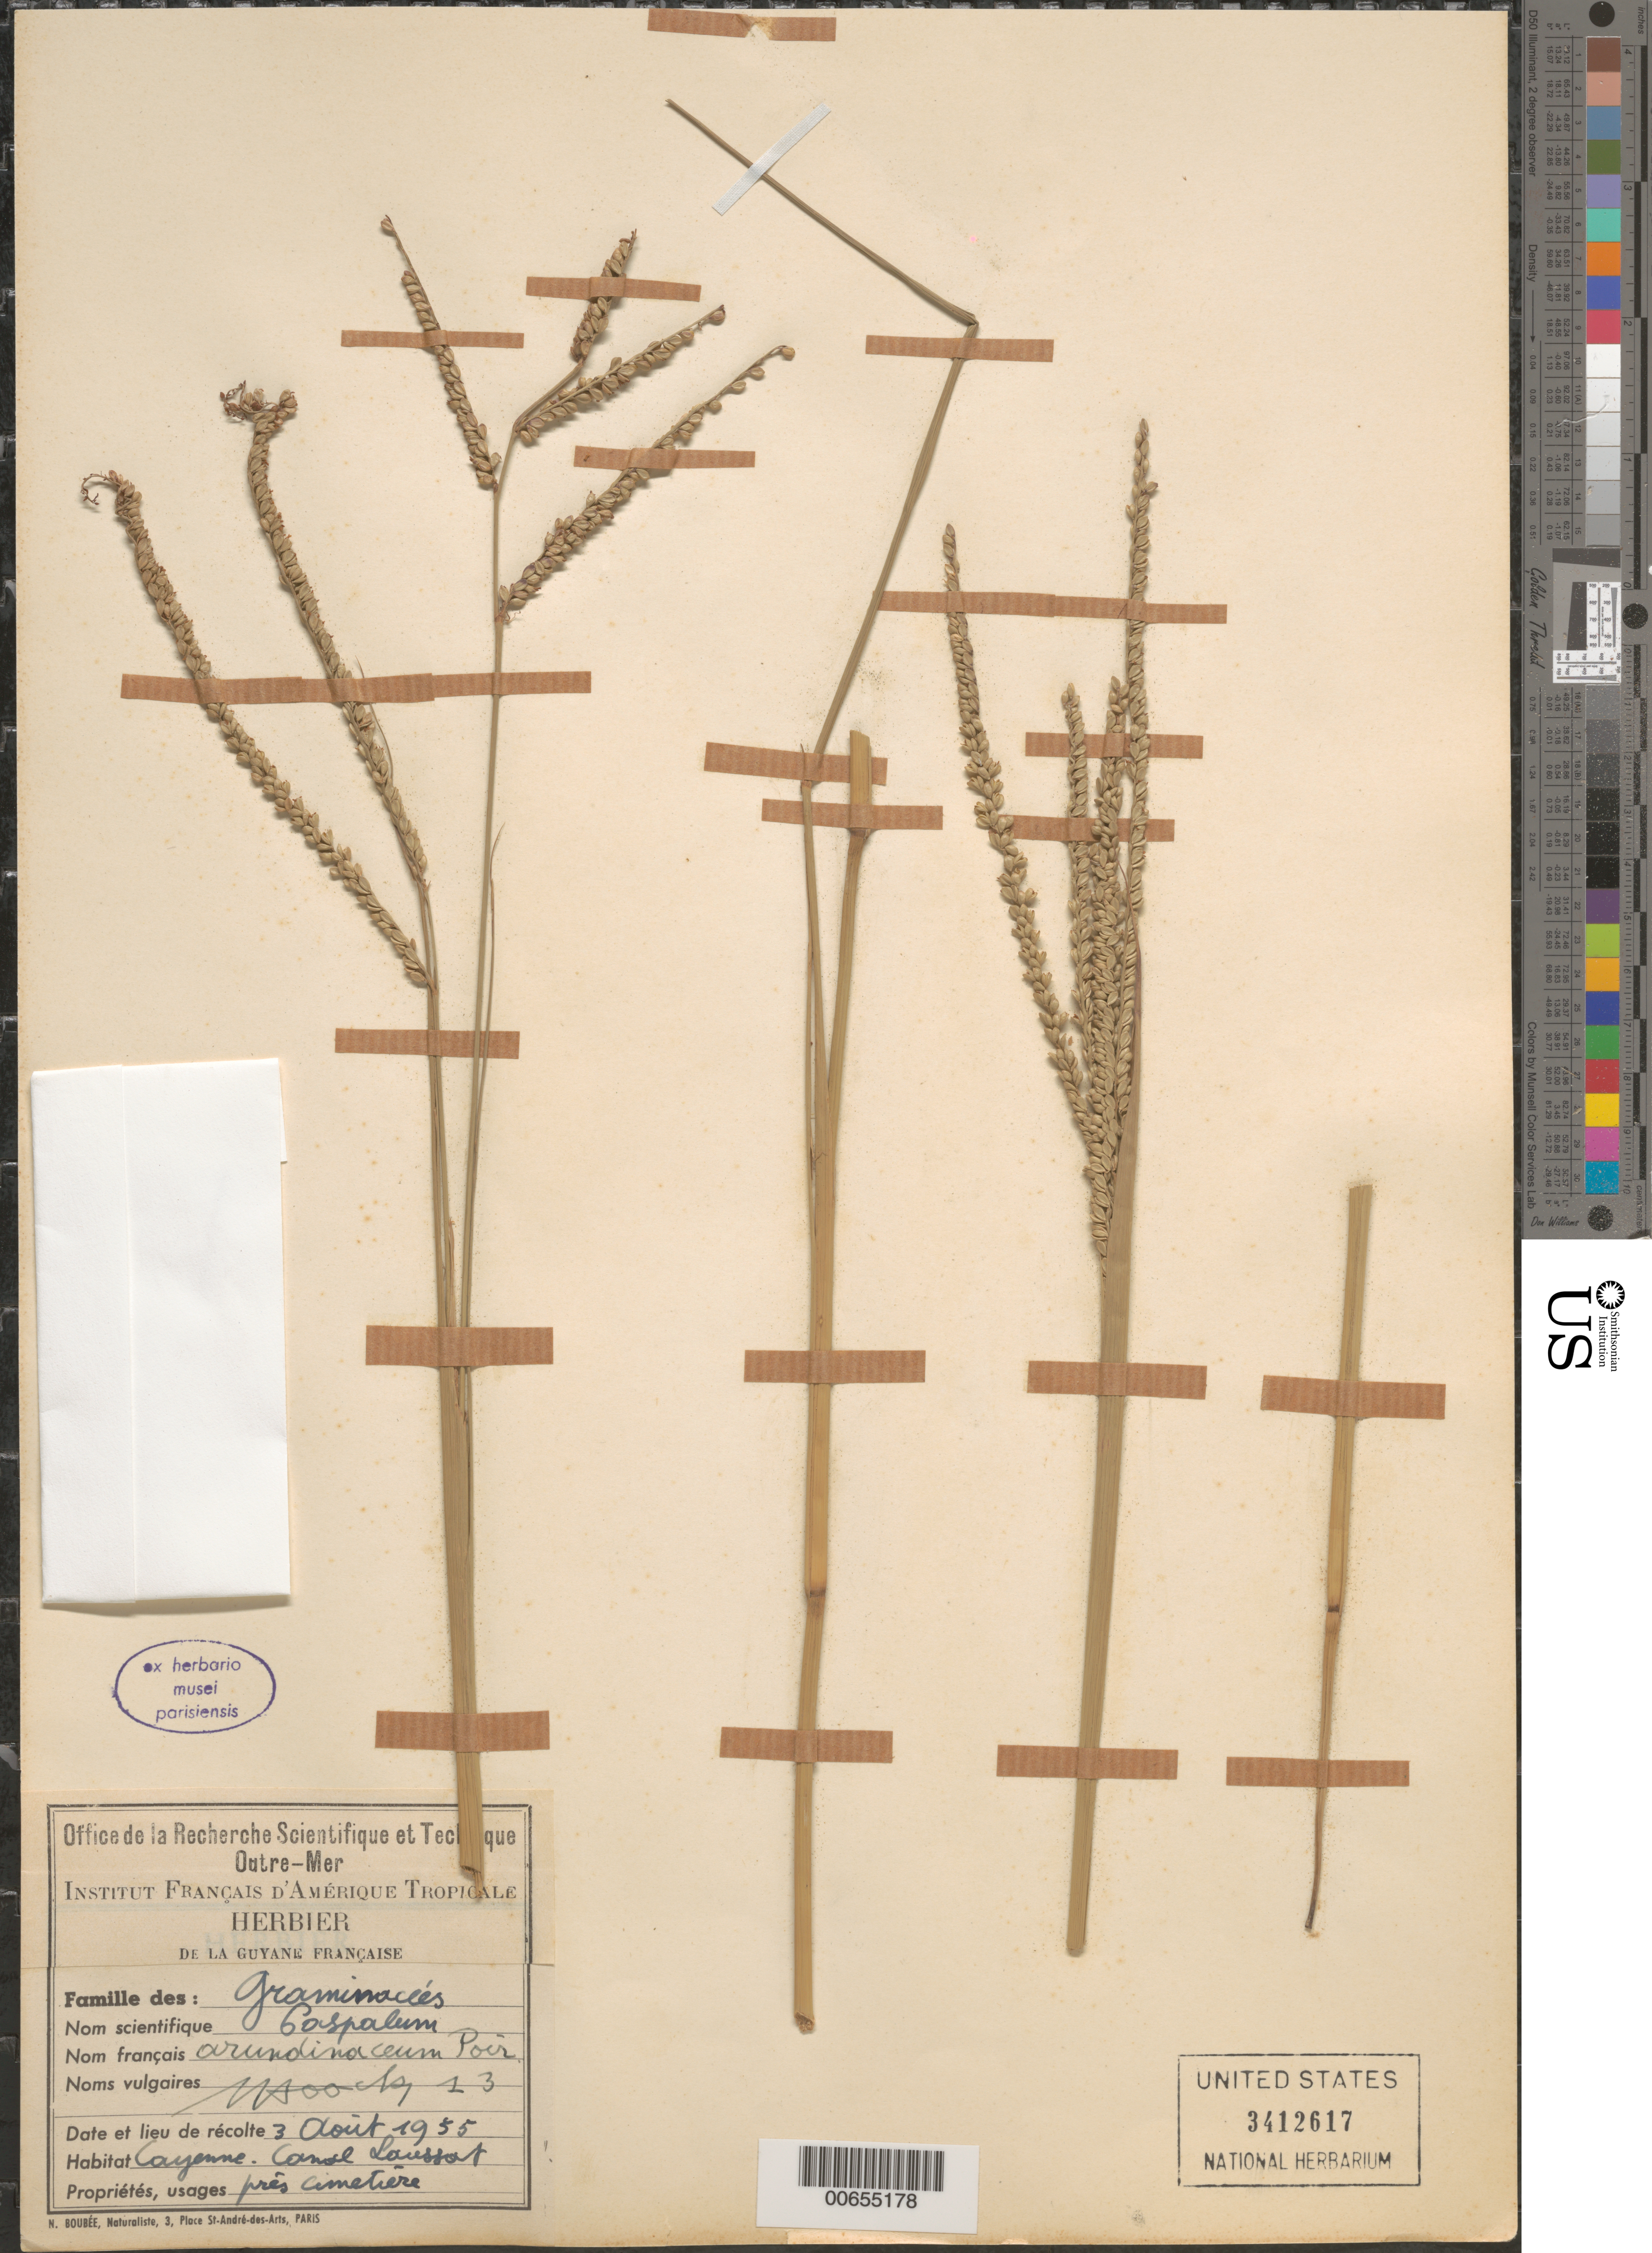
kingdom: Plantae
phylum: Tracheophyta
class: Liliopsida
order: Poales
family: Poaceae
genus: Paspalum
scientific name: Paspalum arundinaceum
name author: Poir.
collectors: J. Hoock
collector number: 13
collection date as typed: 3-Aug-55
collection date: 1955-08-03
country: French Guiana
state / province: Cayenne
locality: Cayenne, Canal Laussat, prés Cimetiere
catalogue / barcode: US 3412617